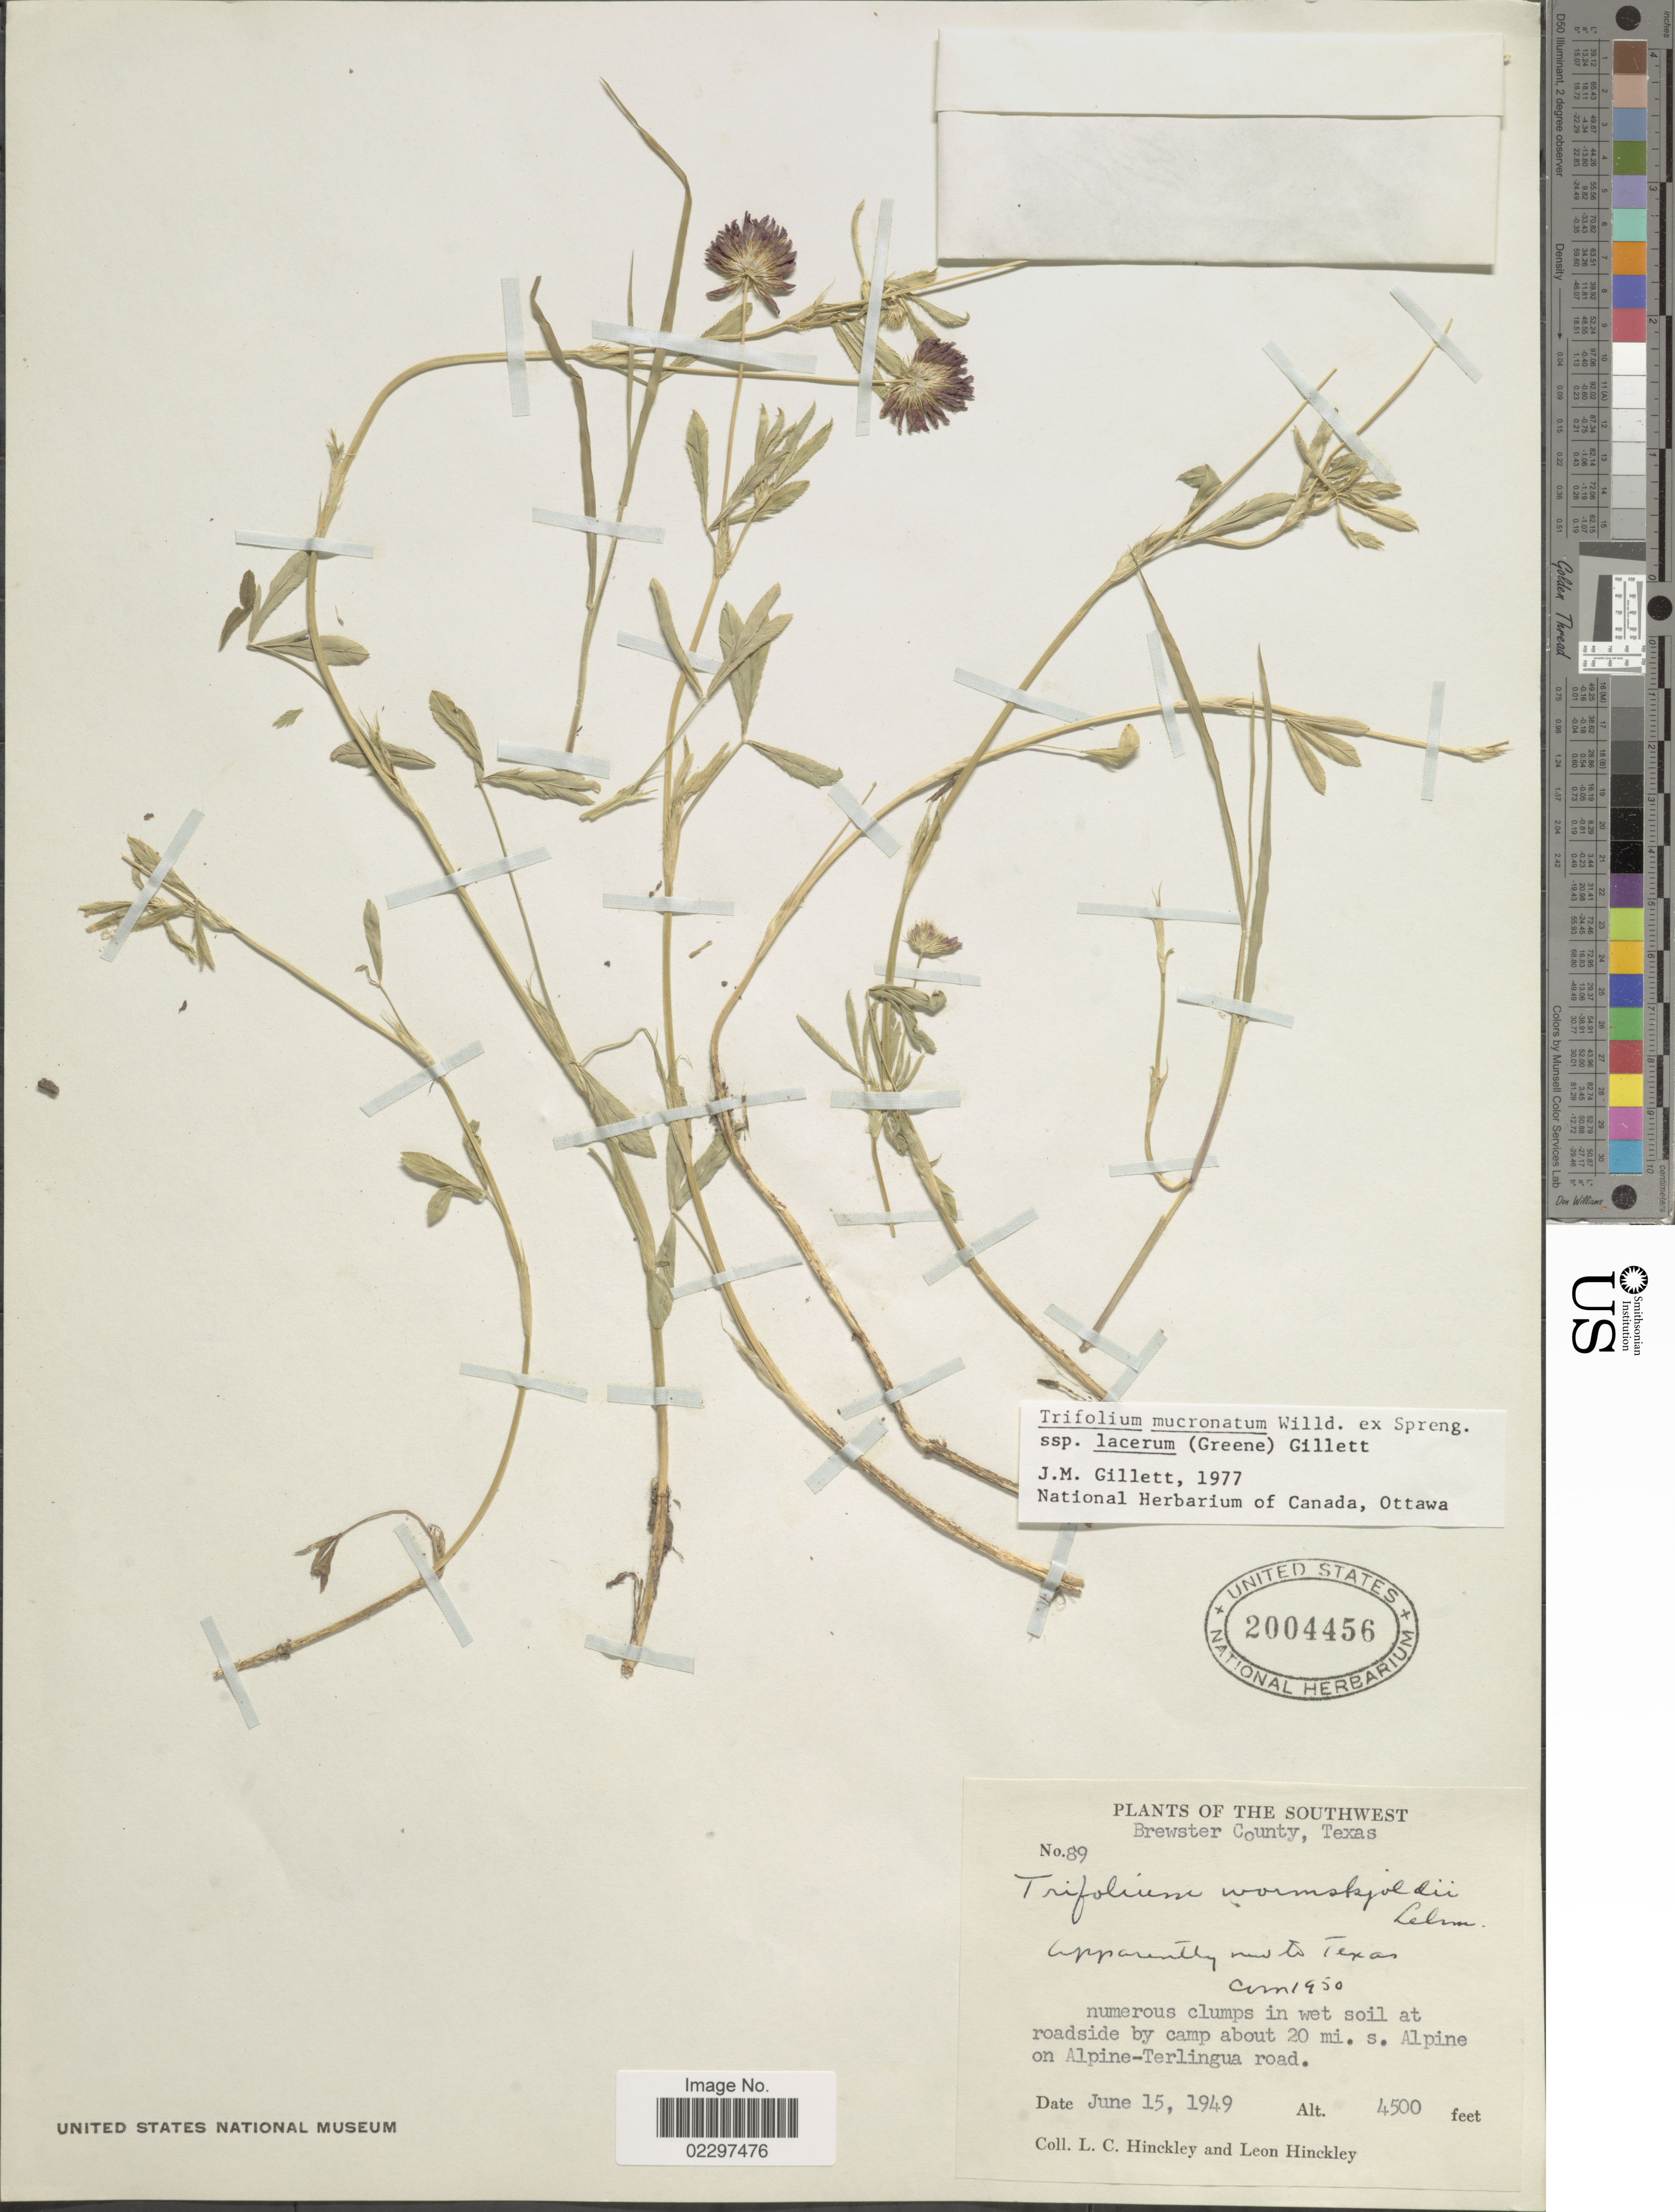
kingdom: Plantae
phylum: Tracheophyta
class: Magnoliopsida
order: Fabales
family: Fabaceae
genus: Trifolium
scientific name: Trifolium mucronatum subsp. lacerum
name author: Willd. ex Spreng.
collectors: L. Hinckley & L. Hinckley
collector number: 89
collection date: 1949-06-15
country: United States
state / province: Texas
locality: Southwest. Brewster County. At roadside by camp about 20 mi. s. Alpine on Alpine-Terlingua road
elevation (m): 1372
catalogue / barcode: US 2004456